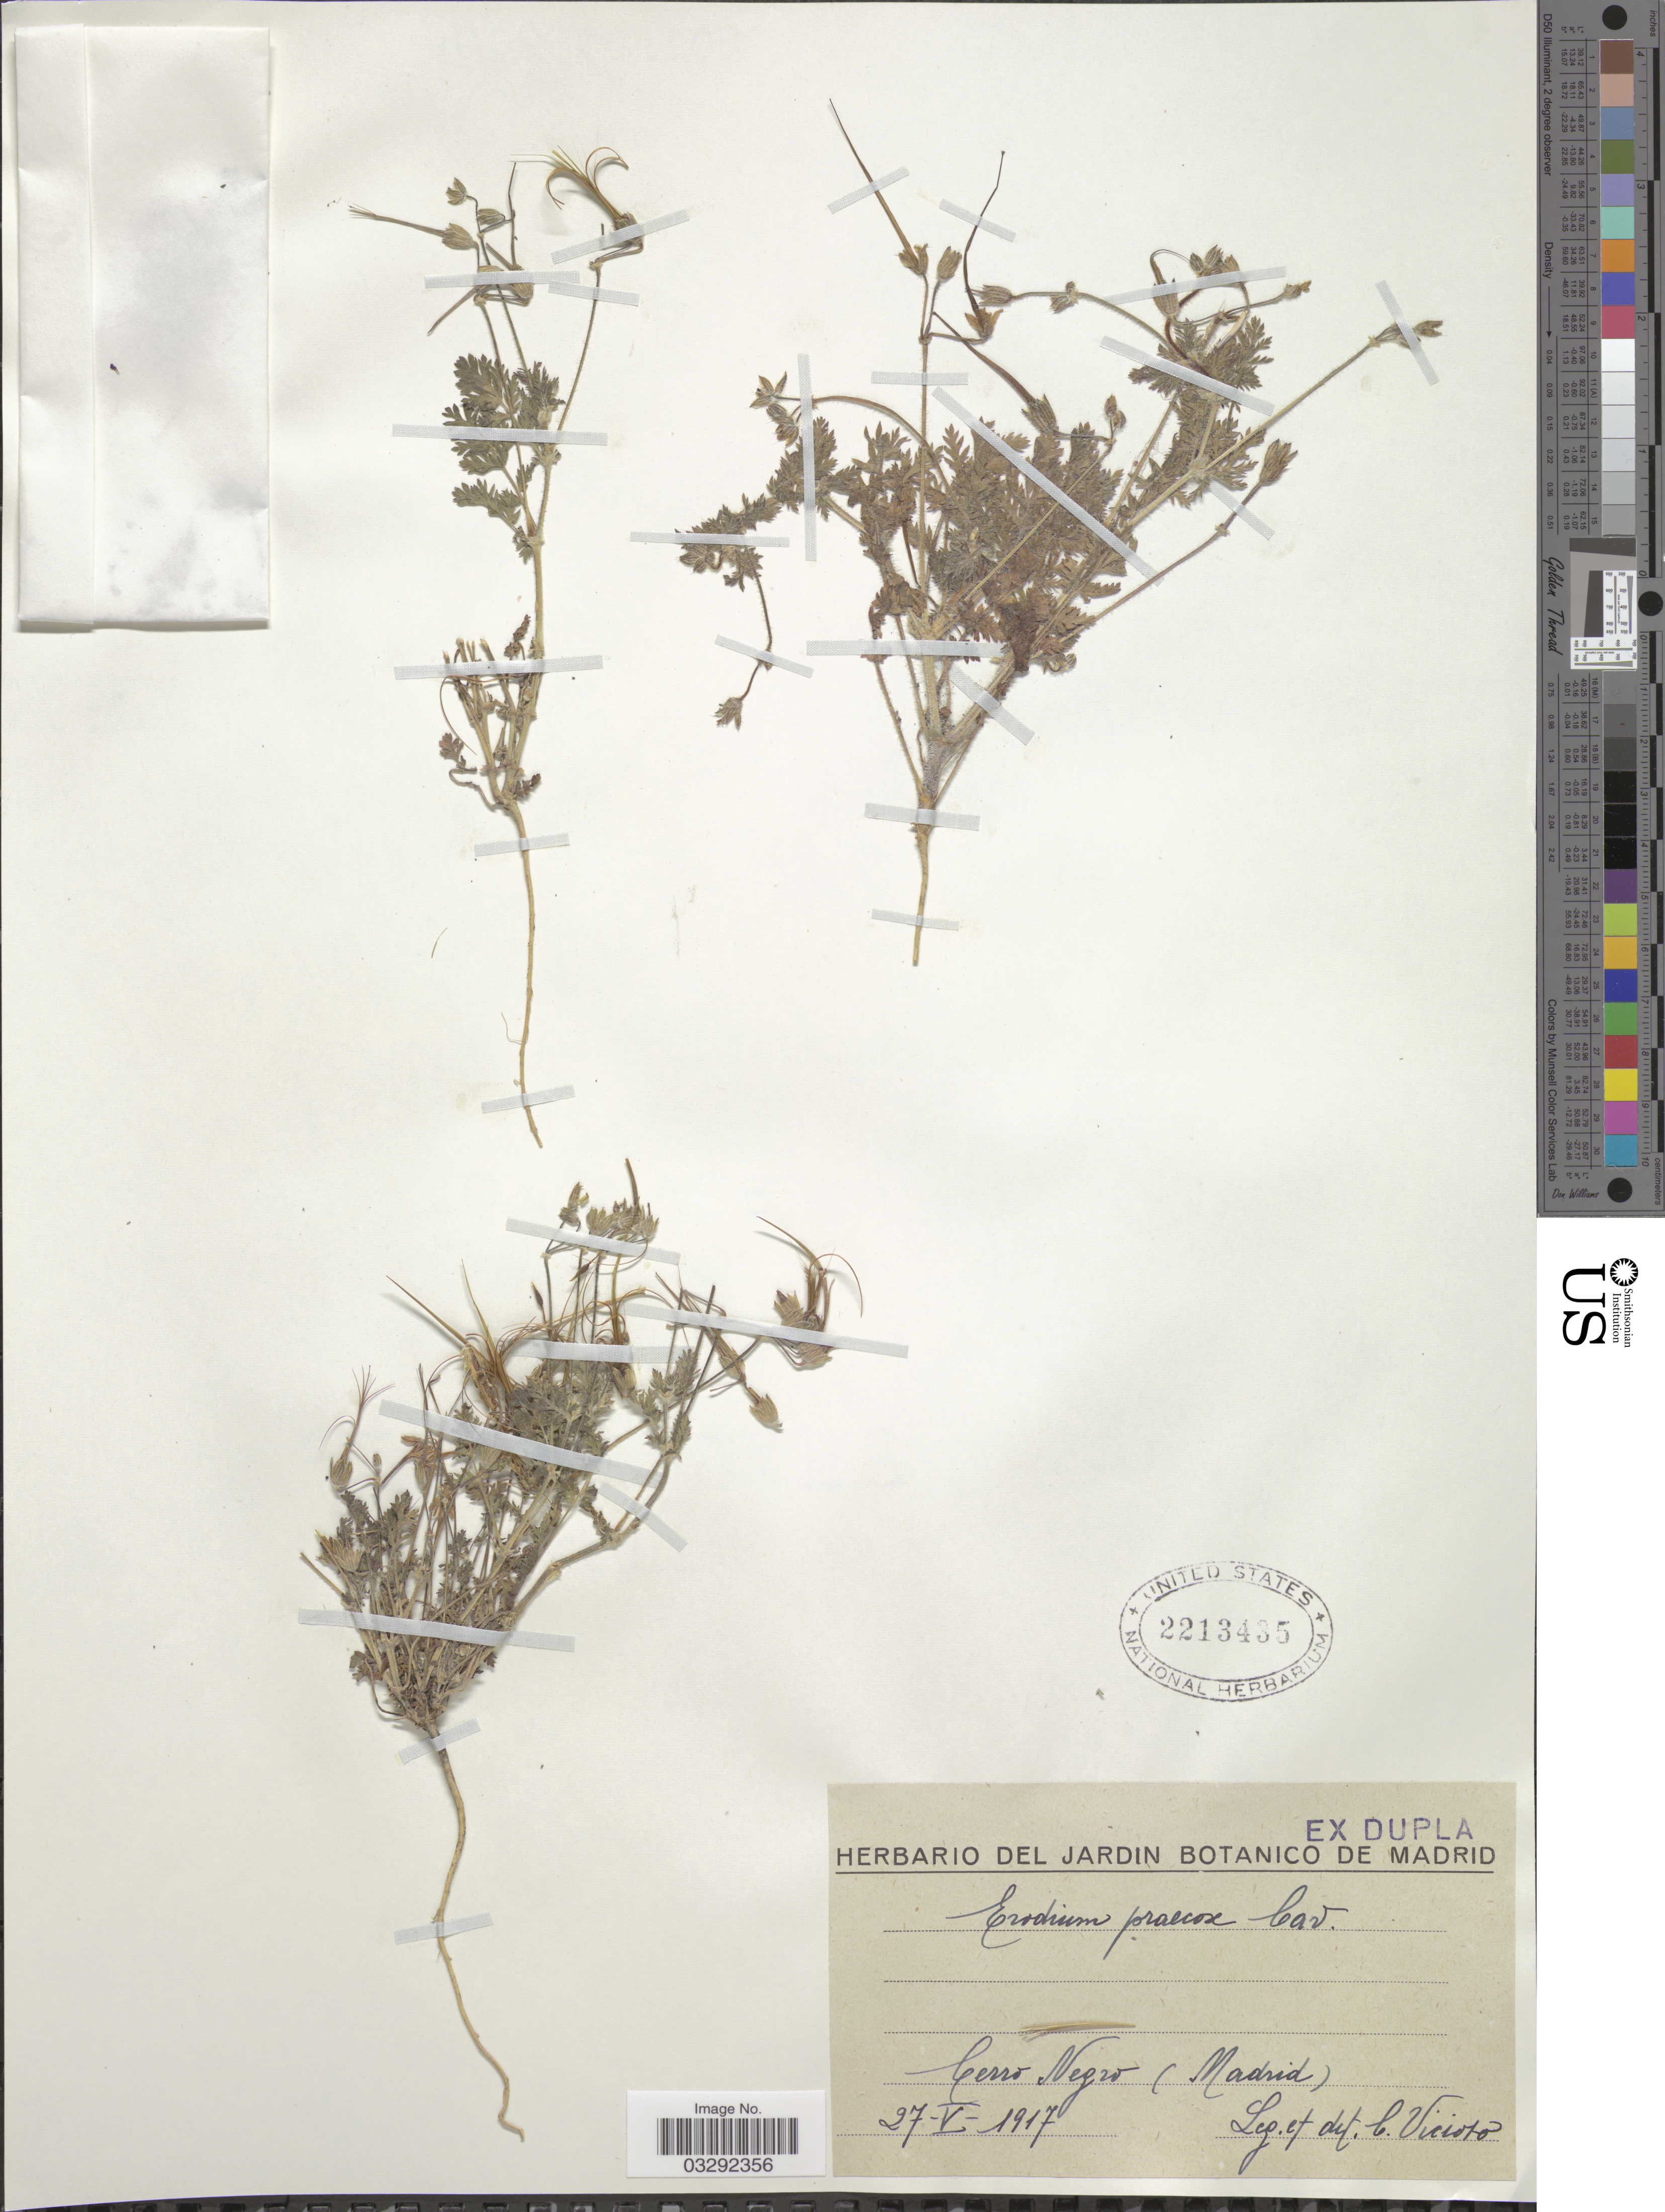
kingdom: Plantae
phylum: Tracheophyta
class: Magnoliopsida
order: Geraniales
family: Geraniaceae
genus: Erodium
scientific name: Erodium praecox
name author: (Cav.) Willd.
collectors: C. Vicioso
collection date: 1917-05-27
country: Spain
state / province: Madrid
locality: Cerro Negro.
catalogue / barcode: US 2213435